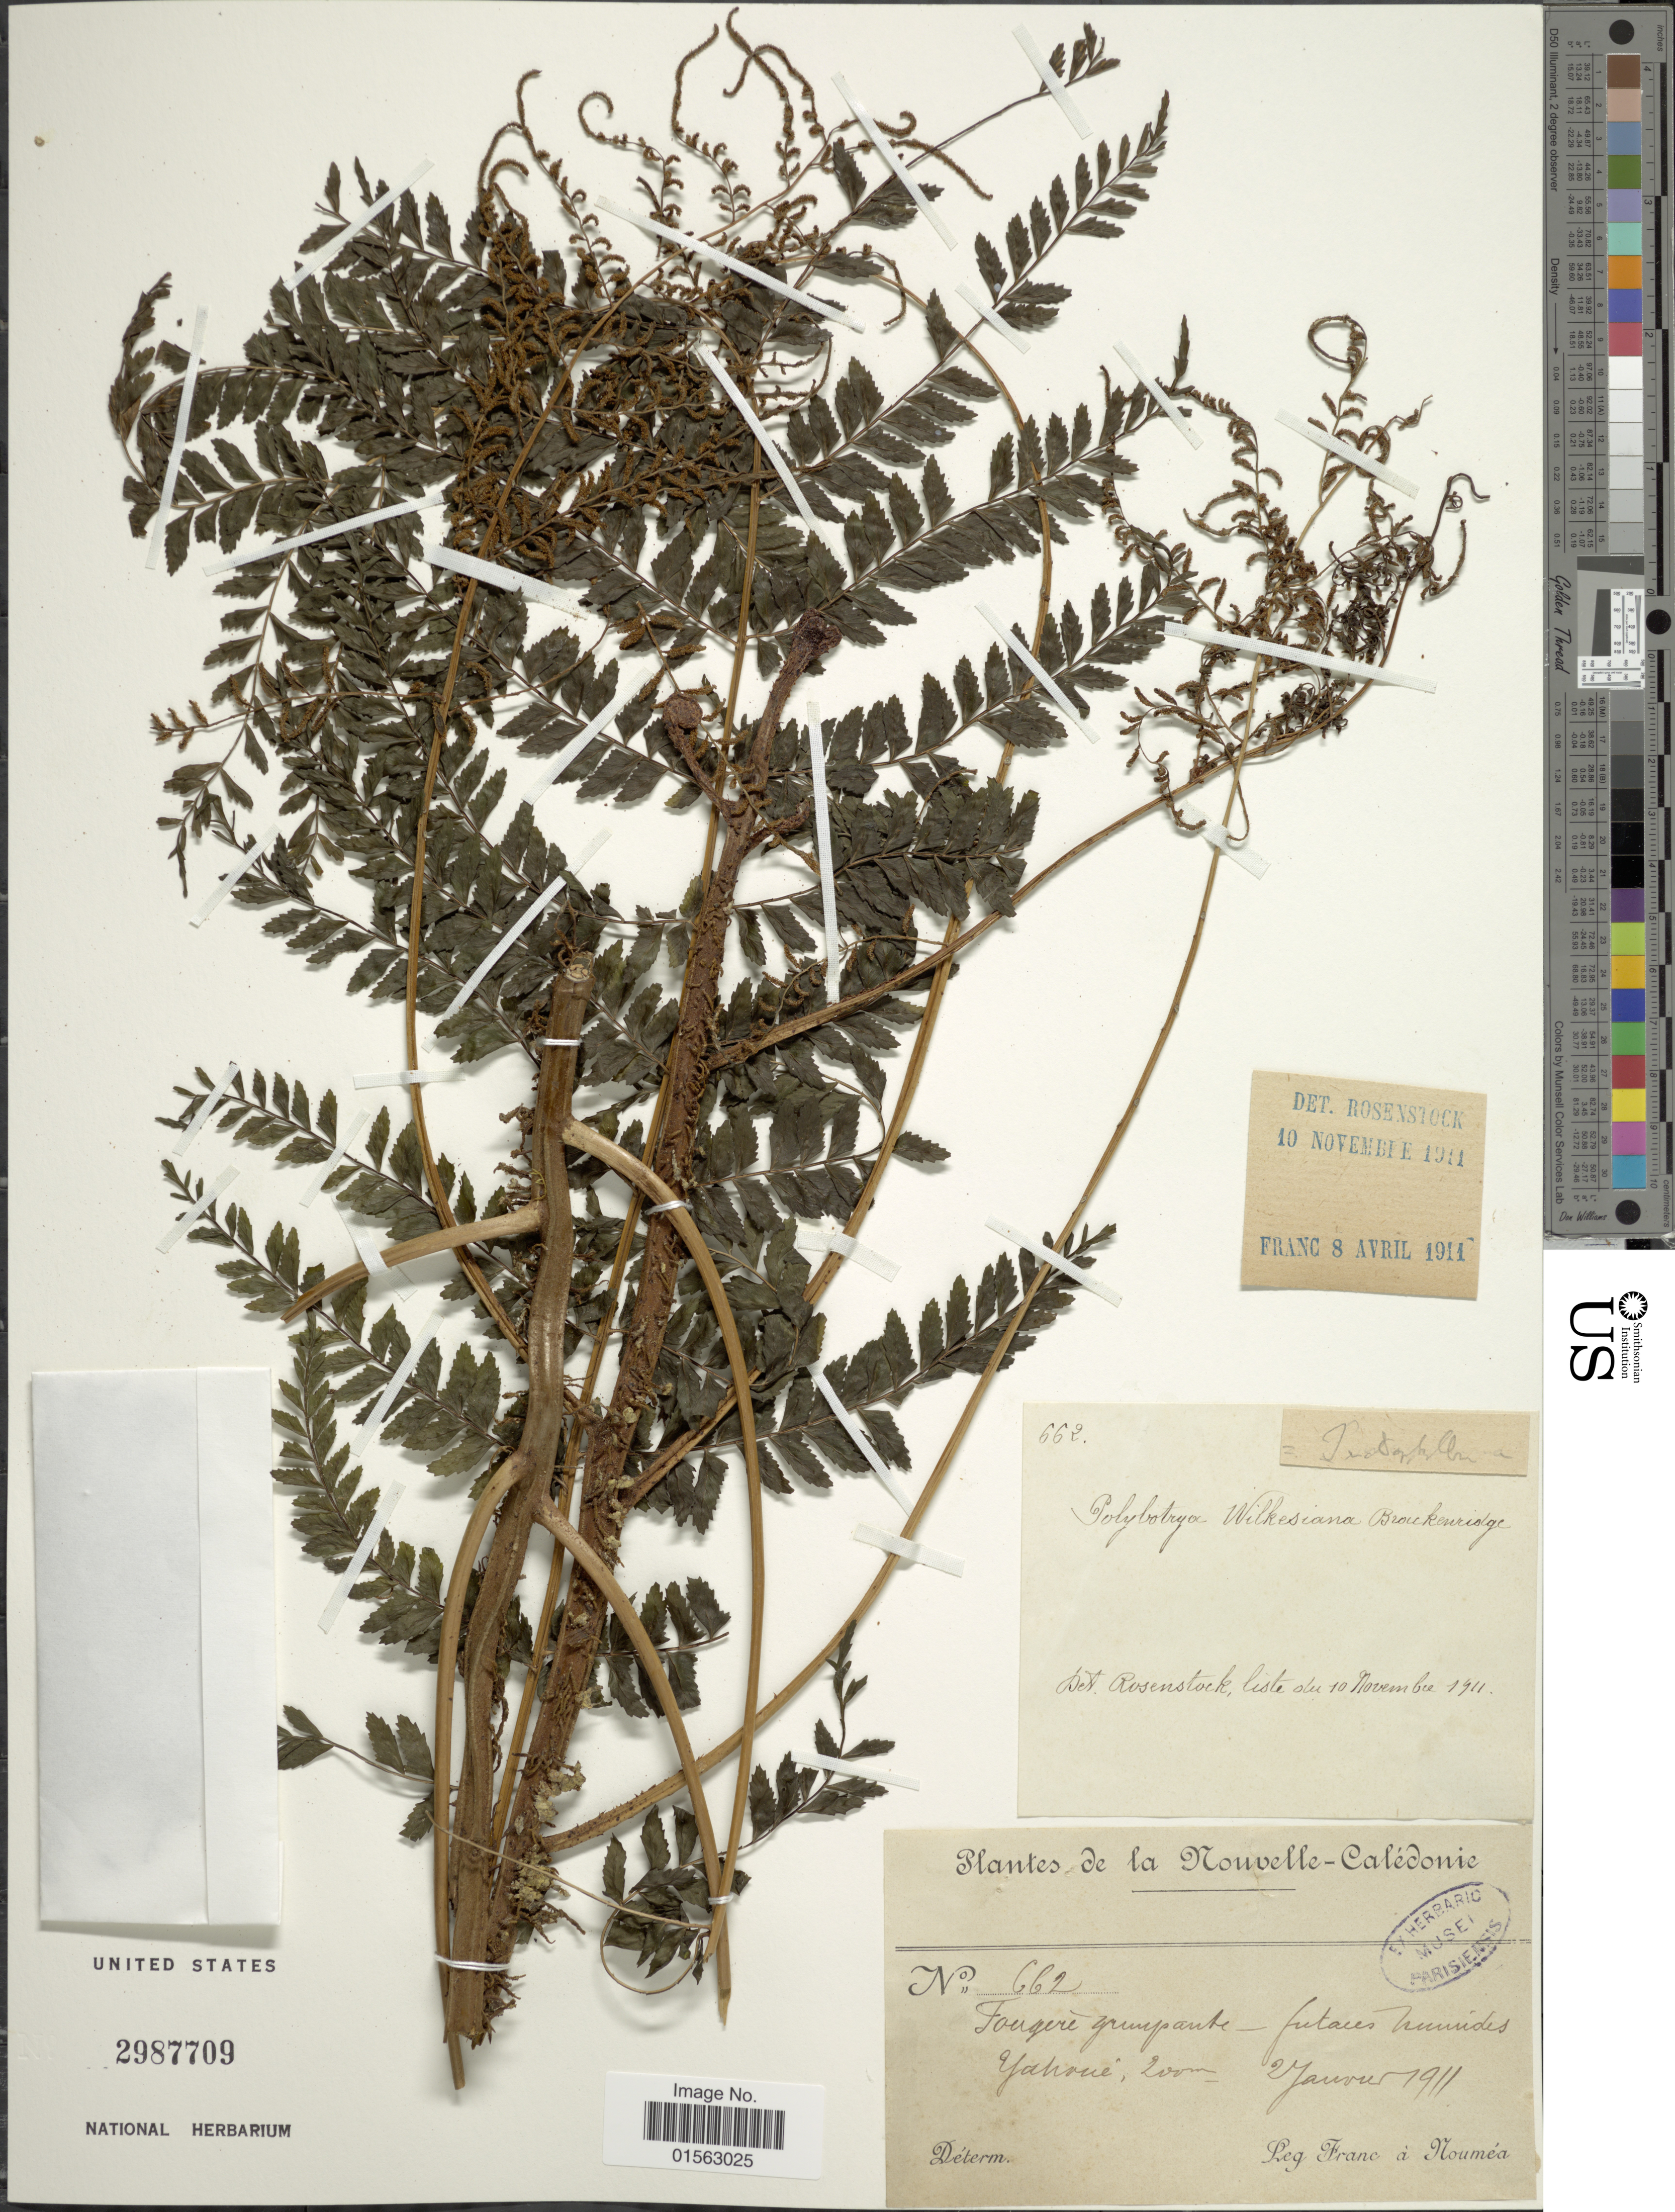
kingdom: Plantae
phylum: Tracheophyta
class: Polypodiopsida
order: Polypodiales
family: Dryopteridaceae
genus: Teratophyllum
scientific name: Teratophyllum wilkesianum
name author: (Brack.) Holttum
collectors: Franc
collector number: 662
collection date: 1911-01-02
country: New Caledonia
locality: Nouvelle- Calédonie, Fougere grimpante, futaies humides Yahoué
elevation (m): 200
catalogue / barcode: US 2987709